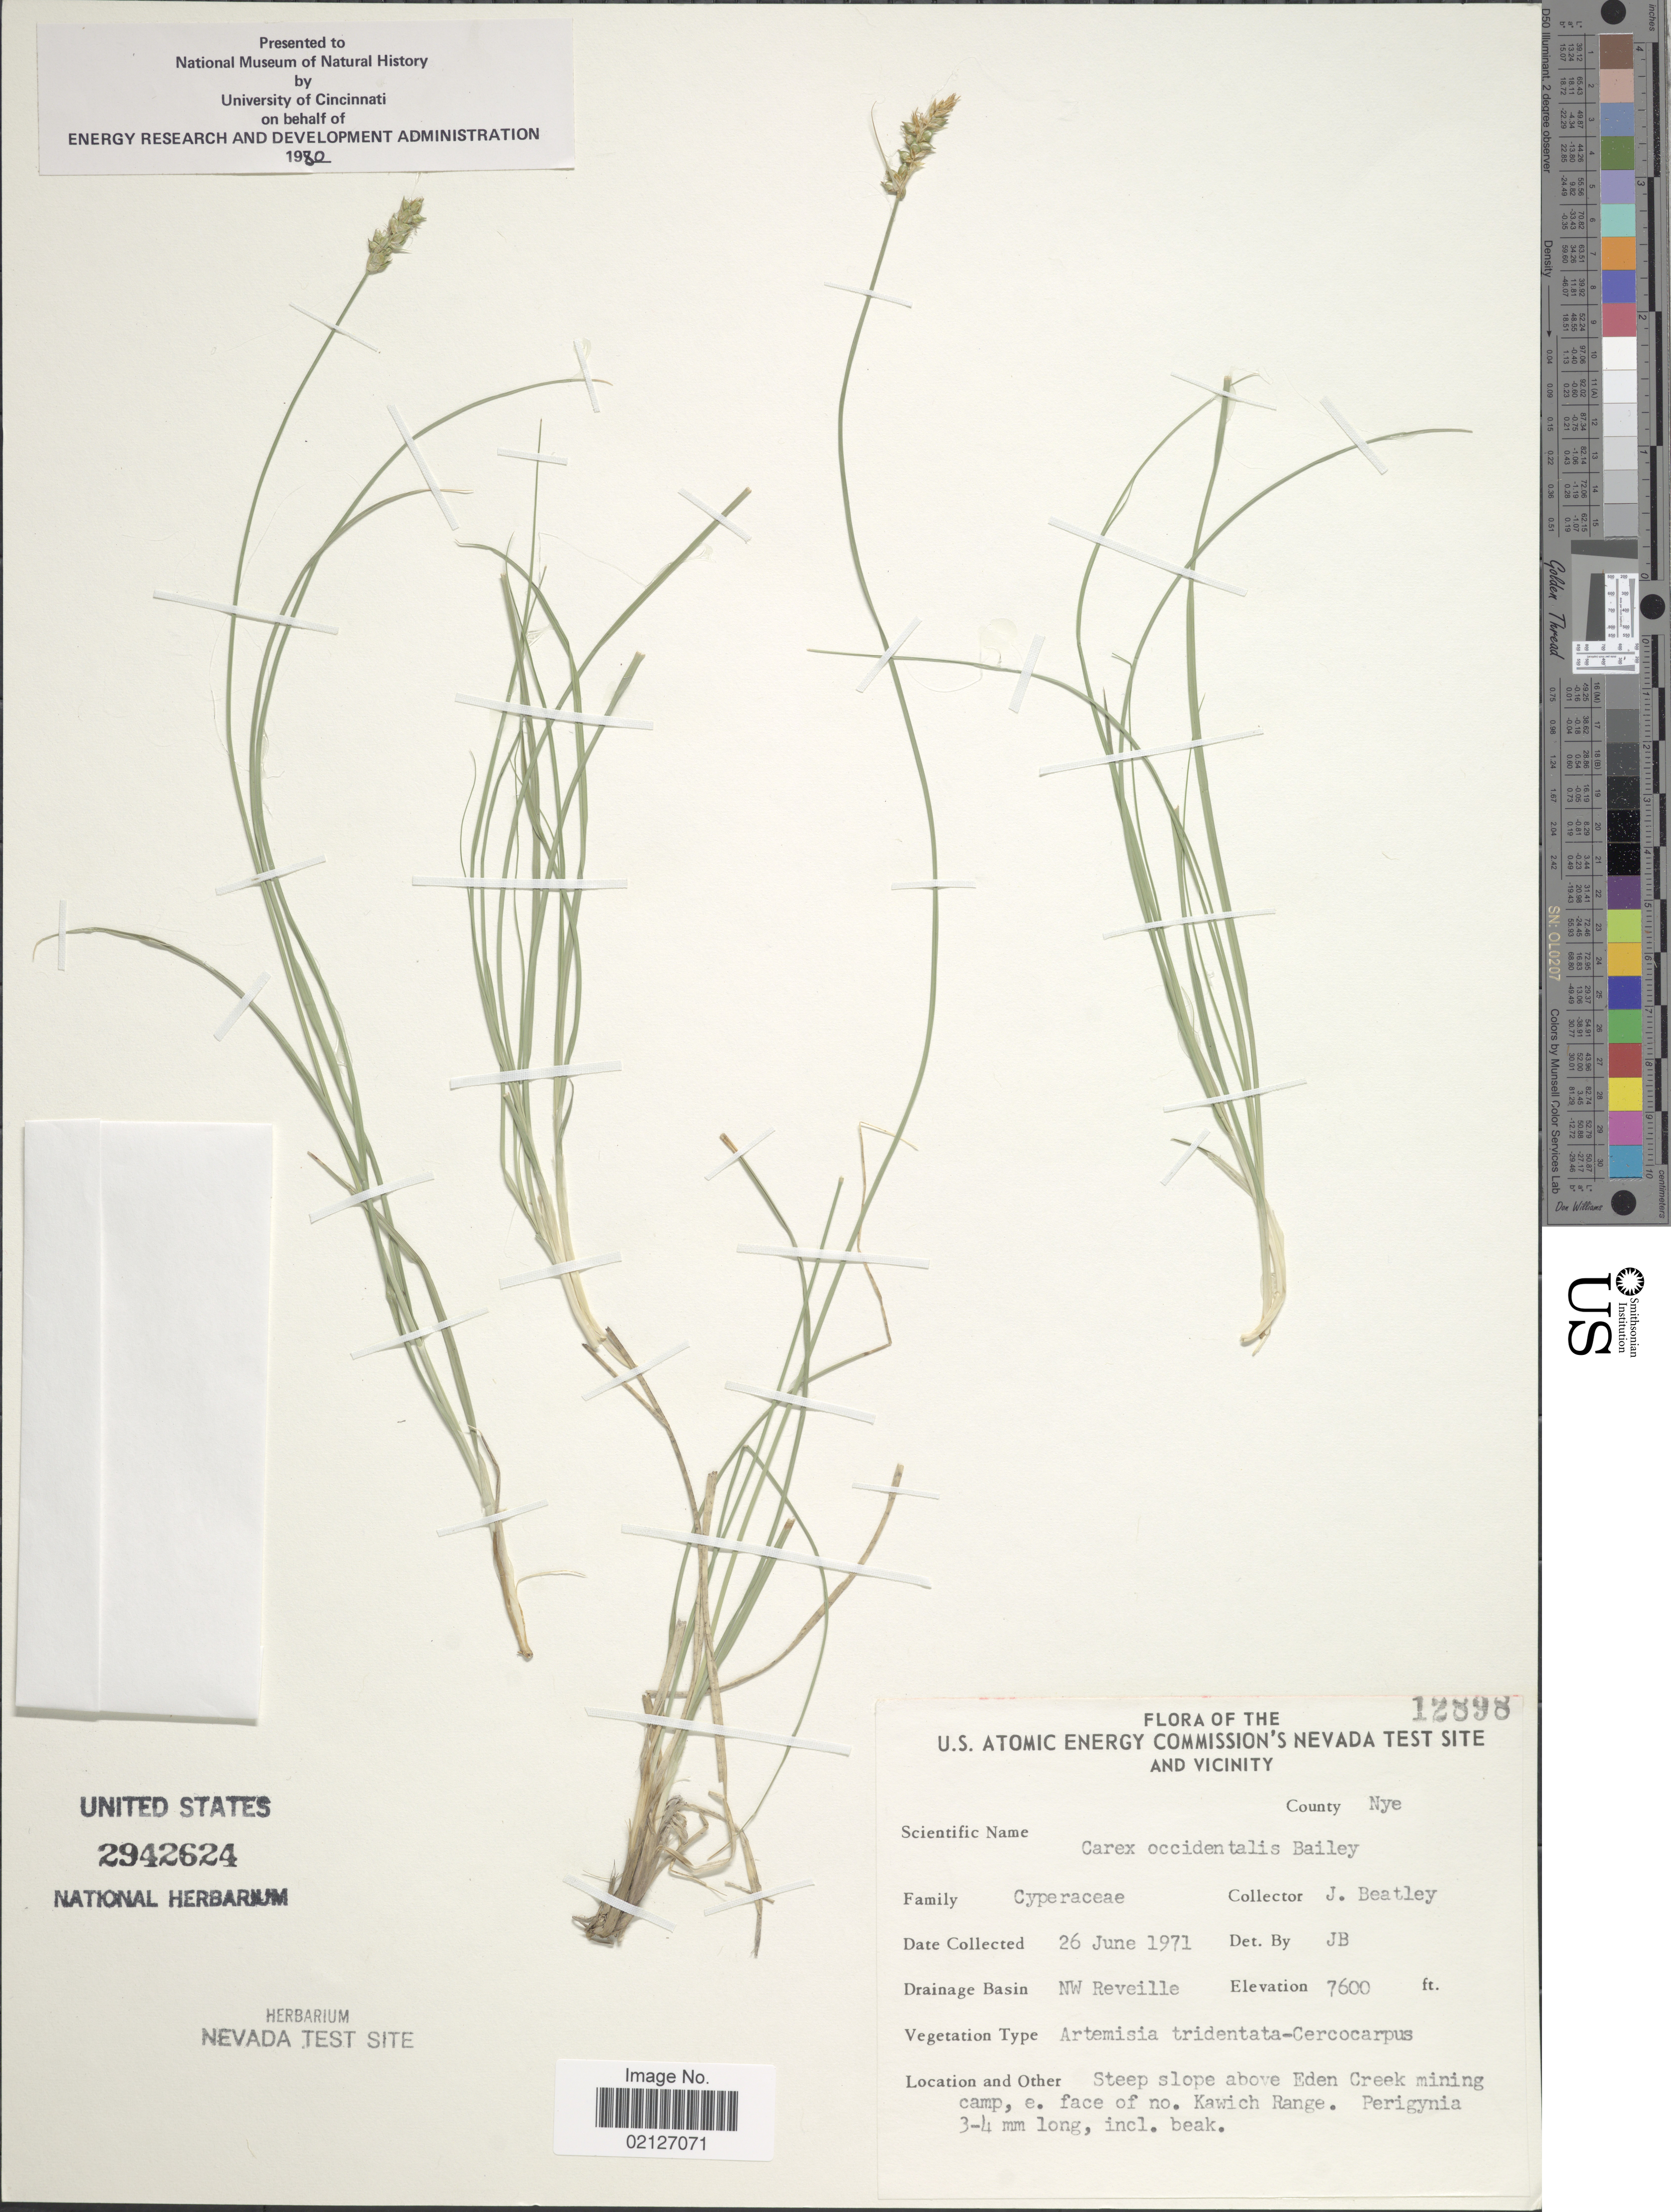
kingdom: Plantae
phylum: Tracheophyta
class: Liliopsida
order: Poales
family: Cyperaceae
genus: Carex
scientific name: Carex occidentalis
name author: L.H. Bailey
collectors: J. C. Beatley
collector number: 12898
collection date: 1971-06-26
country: United States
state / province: Nevada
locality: Nevada Test Site and Vicinity, County Nye, NW Reveille, steep slope above Eden Creek mining camp, e. face of no, Kawich Range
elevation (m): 2316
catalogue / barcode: US 2942624